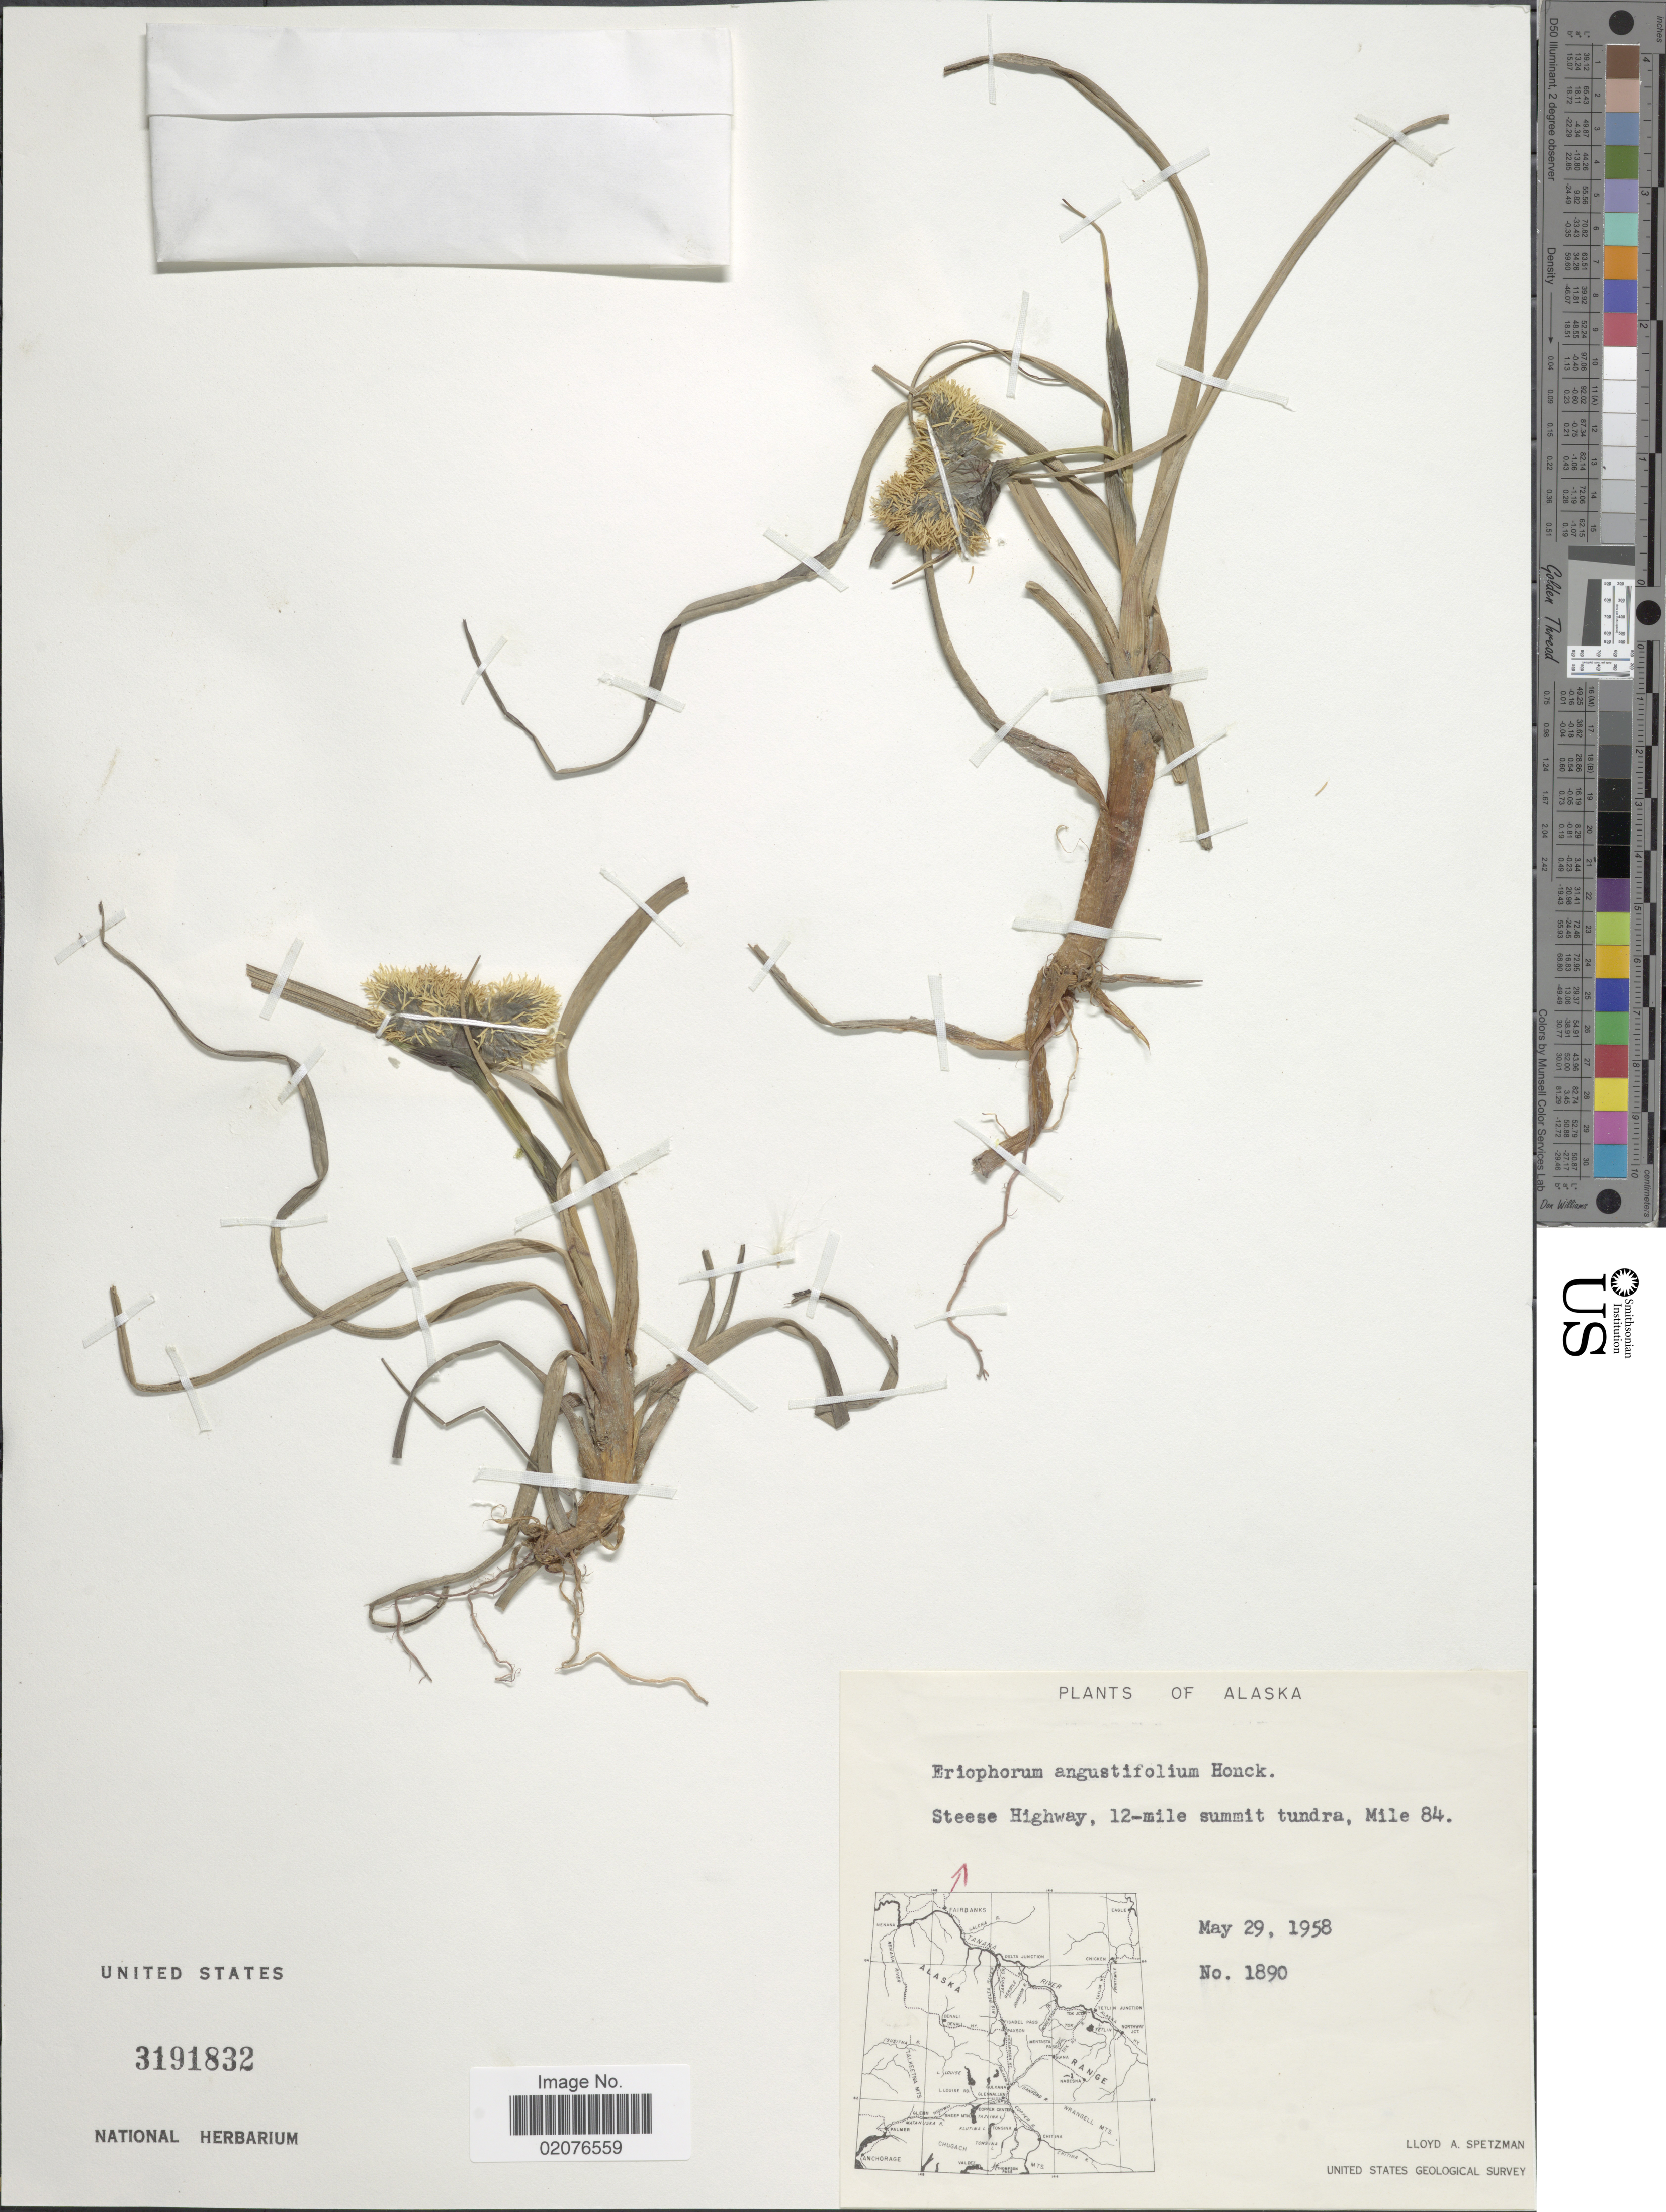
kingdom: Plantae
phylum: Tracheophyta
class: Liliopsida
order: Poales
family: Cyperaceae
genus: Eriophorum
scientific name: Eriophorum angustifolium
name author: Honck.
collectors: L. Spetzman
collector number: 1890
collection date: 1958-05-29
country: United States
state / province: Alaska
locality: Steese Highway, 12-mile summit tundra, Mile 84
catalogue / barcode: US 3191832